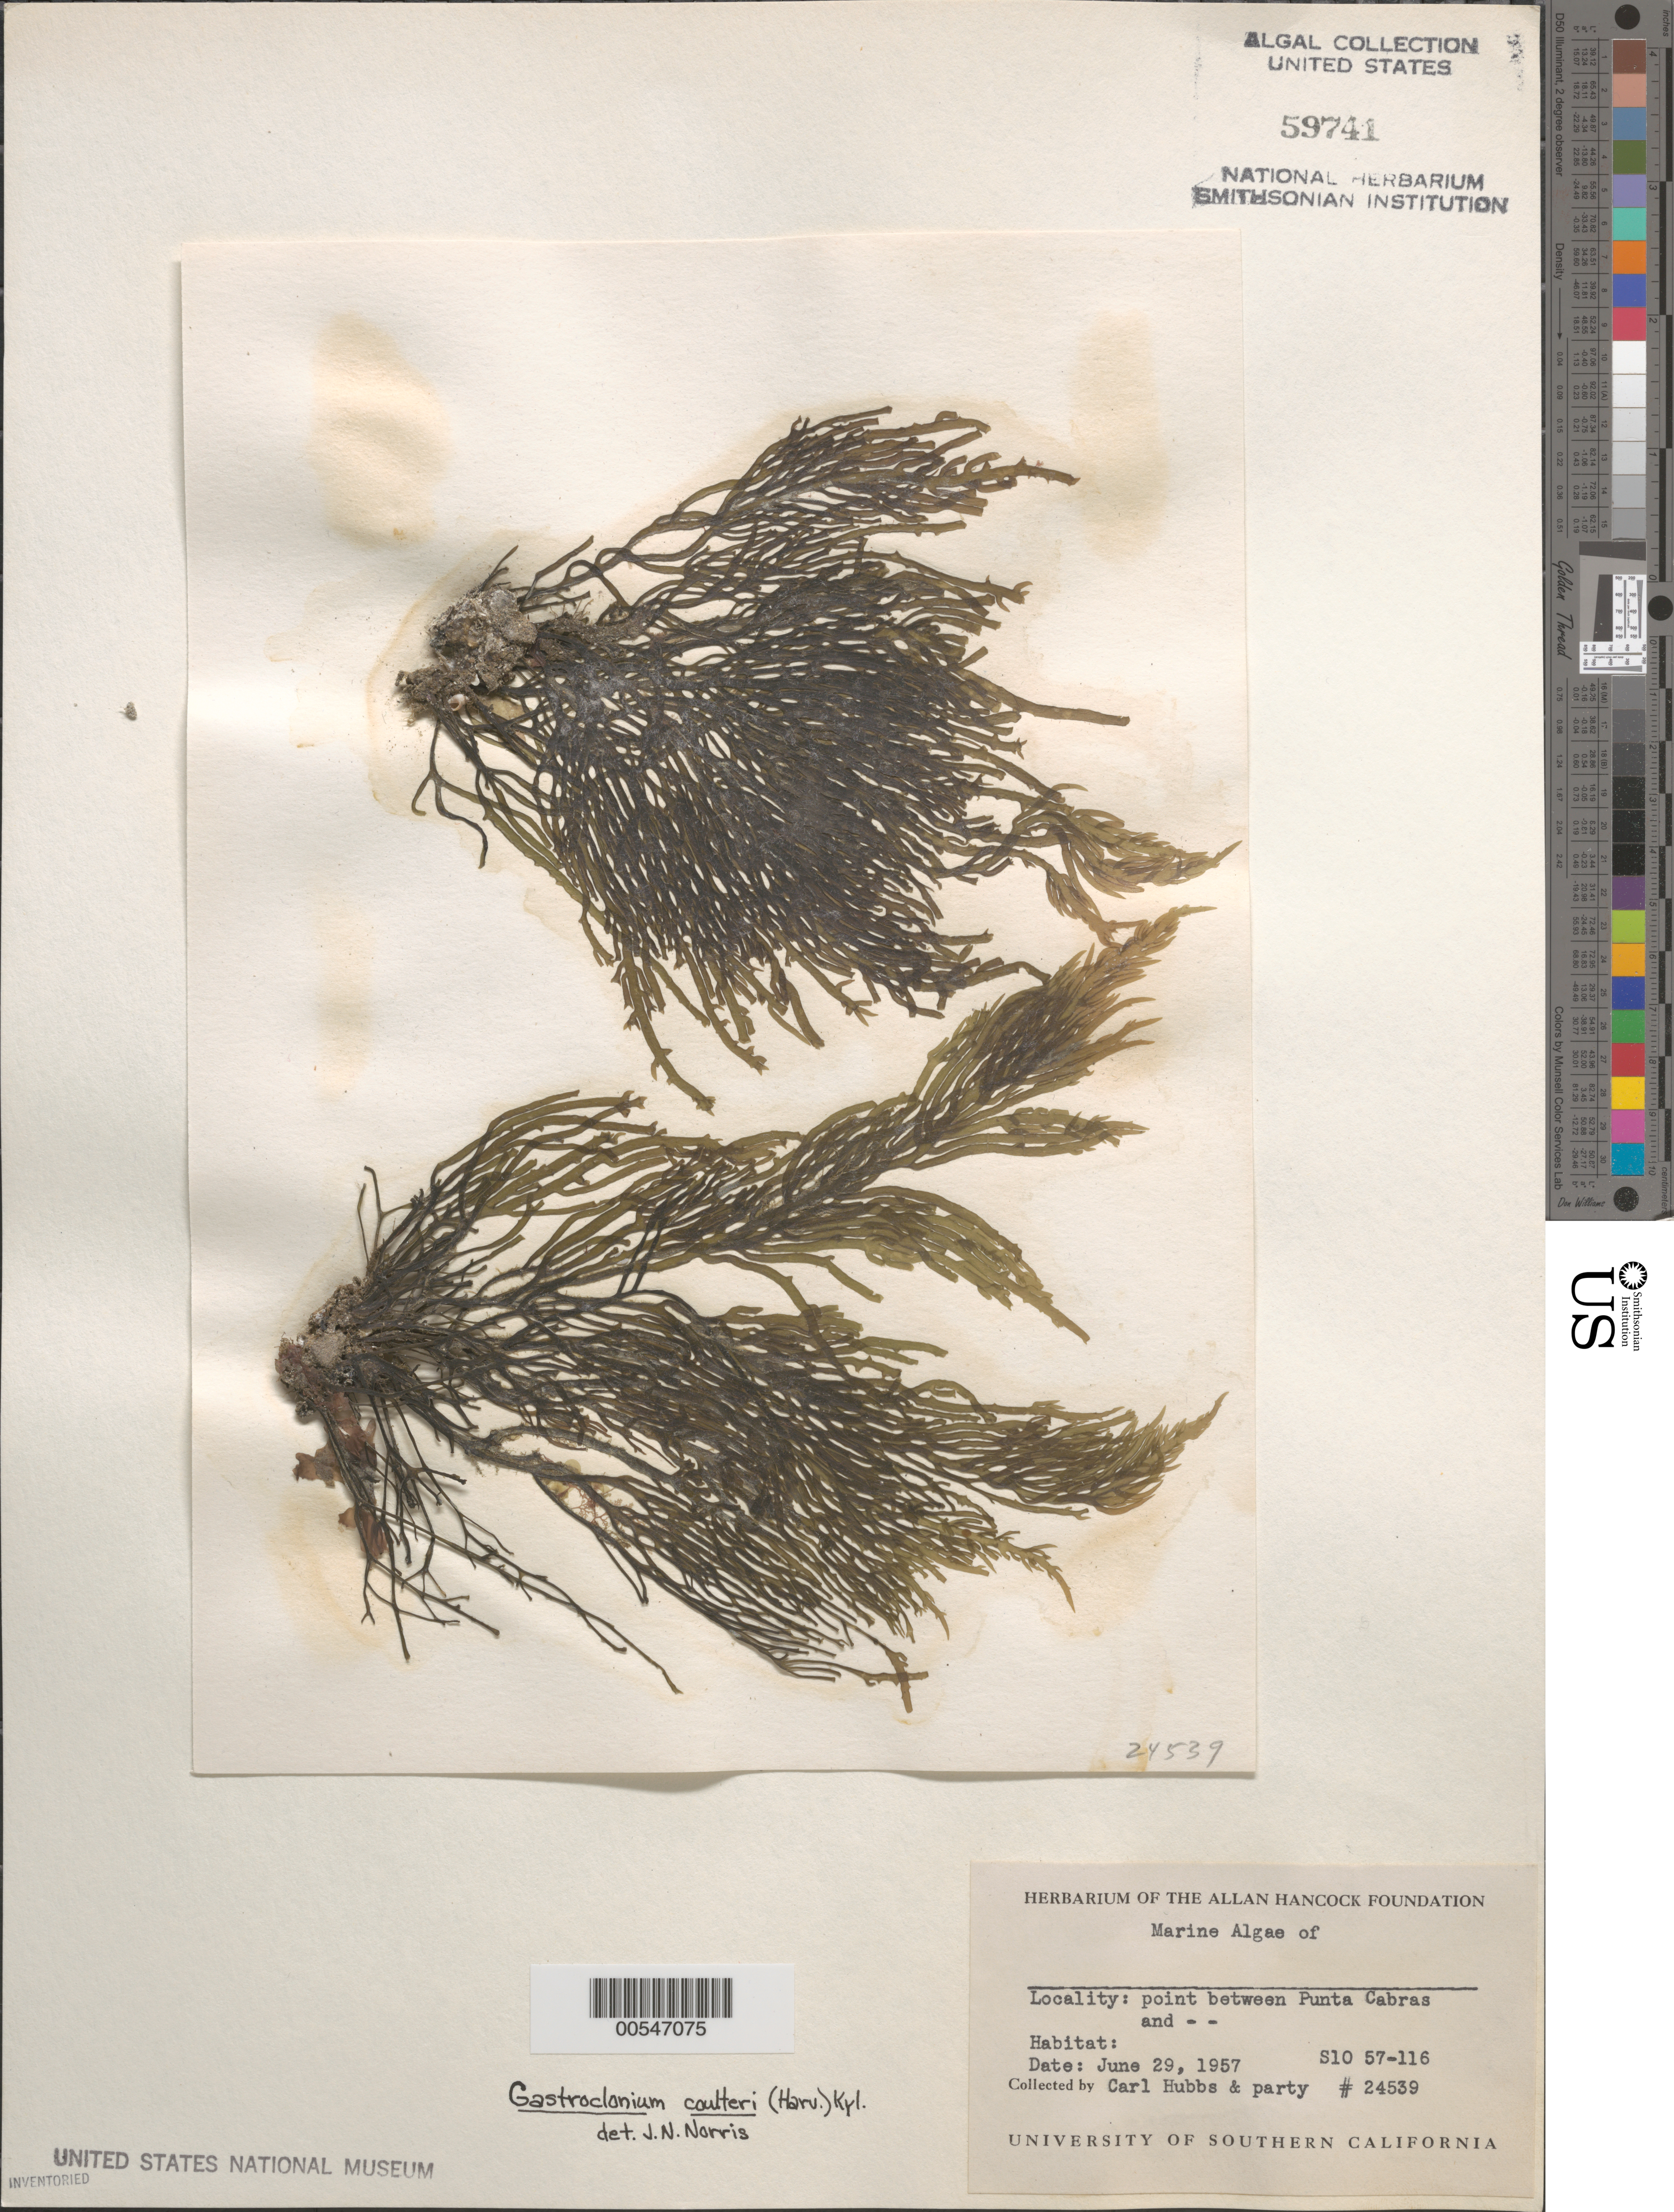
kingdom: Plantae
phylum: Rhodophyta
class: Florideophyceae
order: Rhodymeniales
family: Champiaceae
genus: Neogastroclonium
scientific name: Neogastroclonium subarticulatum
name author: (Turner) L. Le Gall et al.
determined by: Algae name updating Project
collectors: C. Hubbs & et al.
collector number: EYD 24539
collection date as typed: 29 Jun 1957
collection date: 1957-06-29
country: Mexico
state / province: Baja California Norte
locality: Near Punta Cabras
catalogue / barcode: US 59741